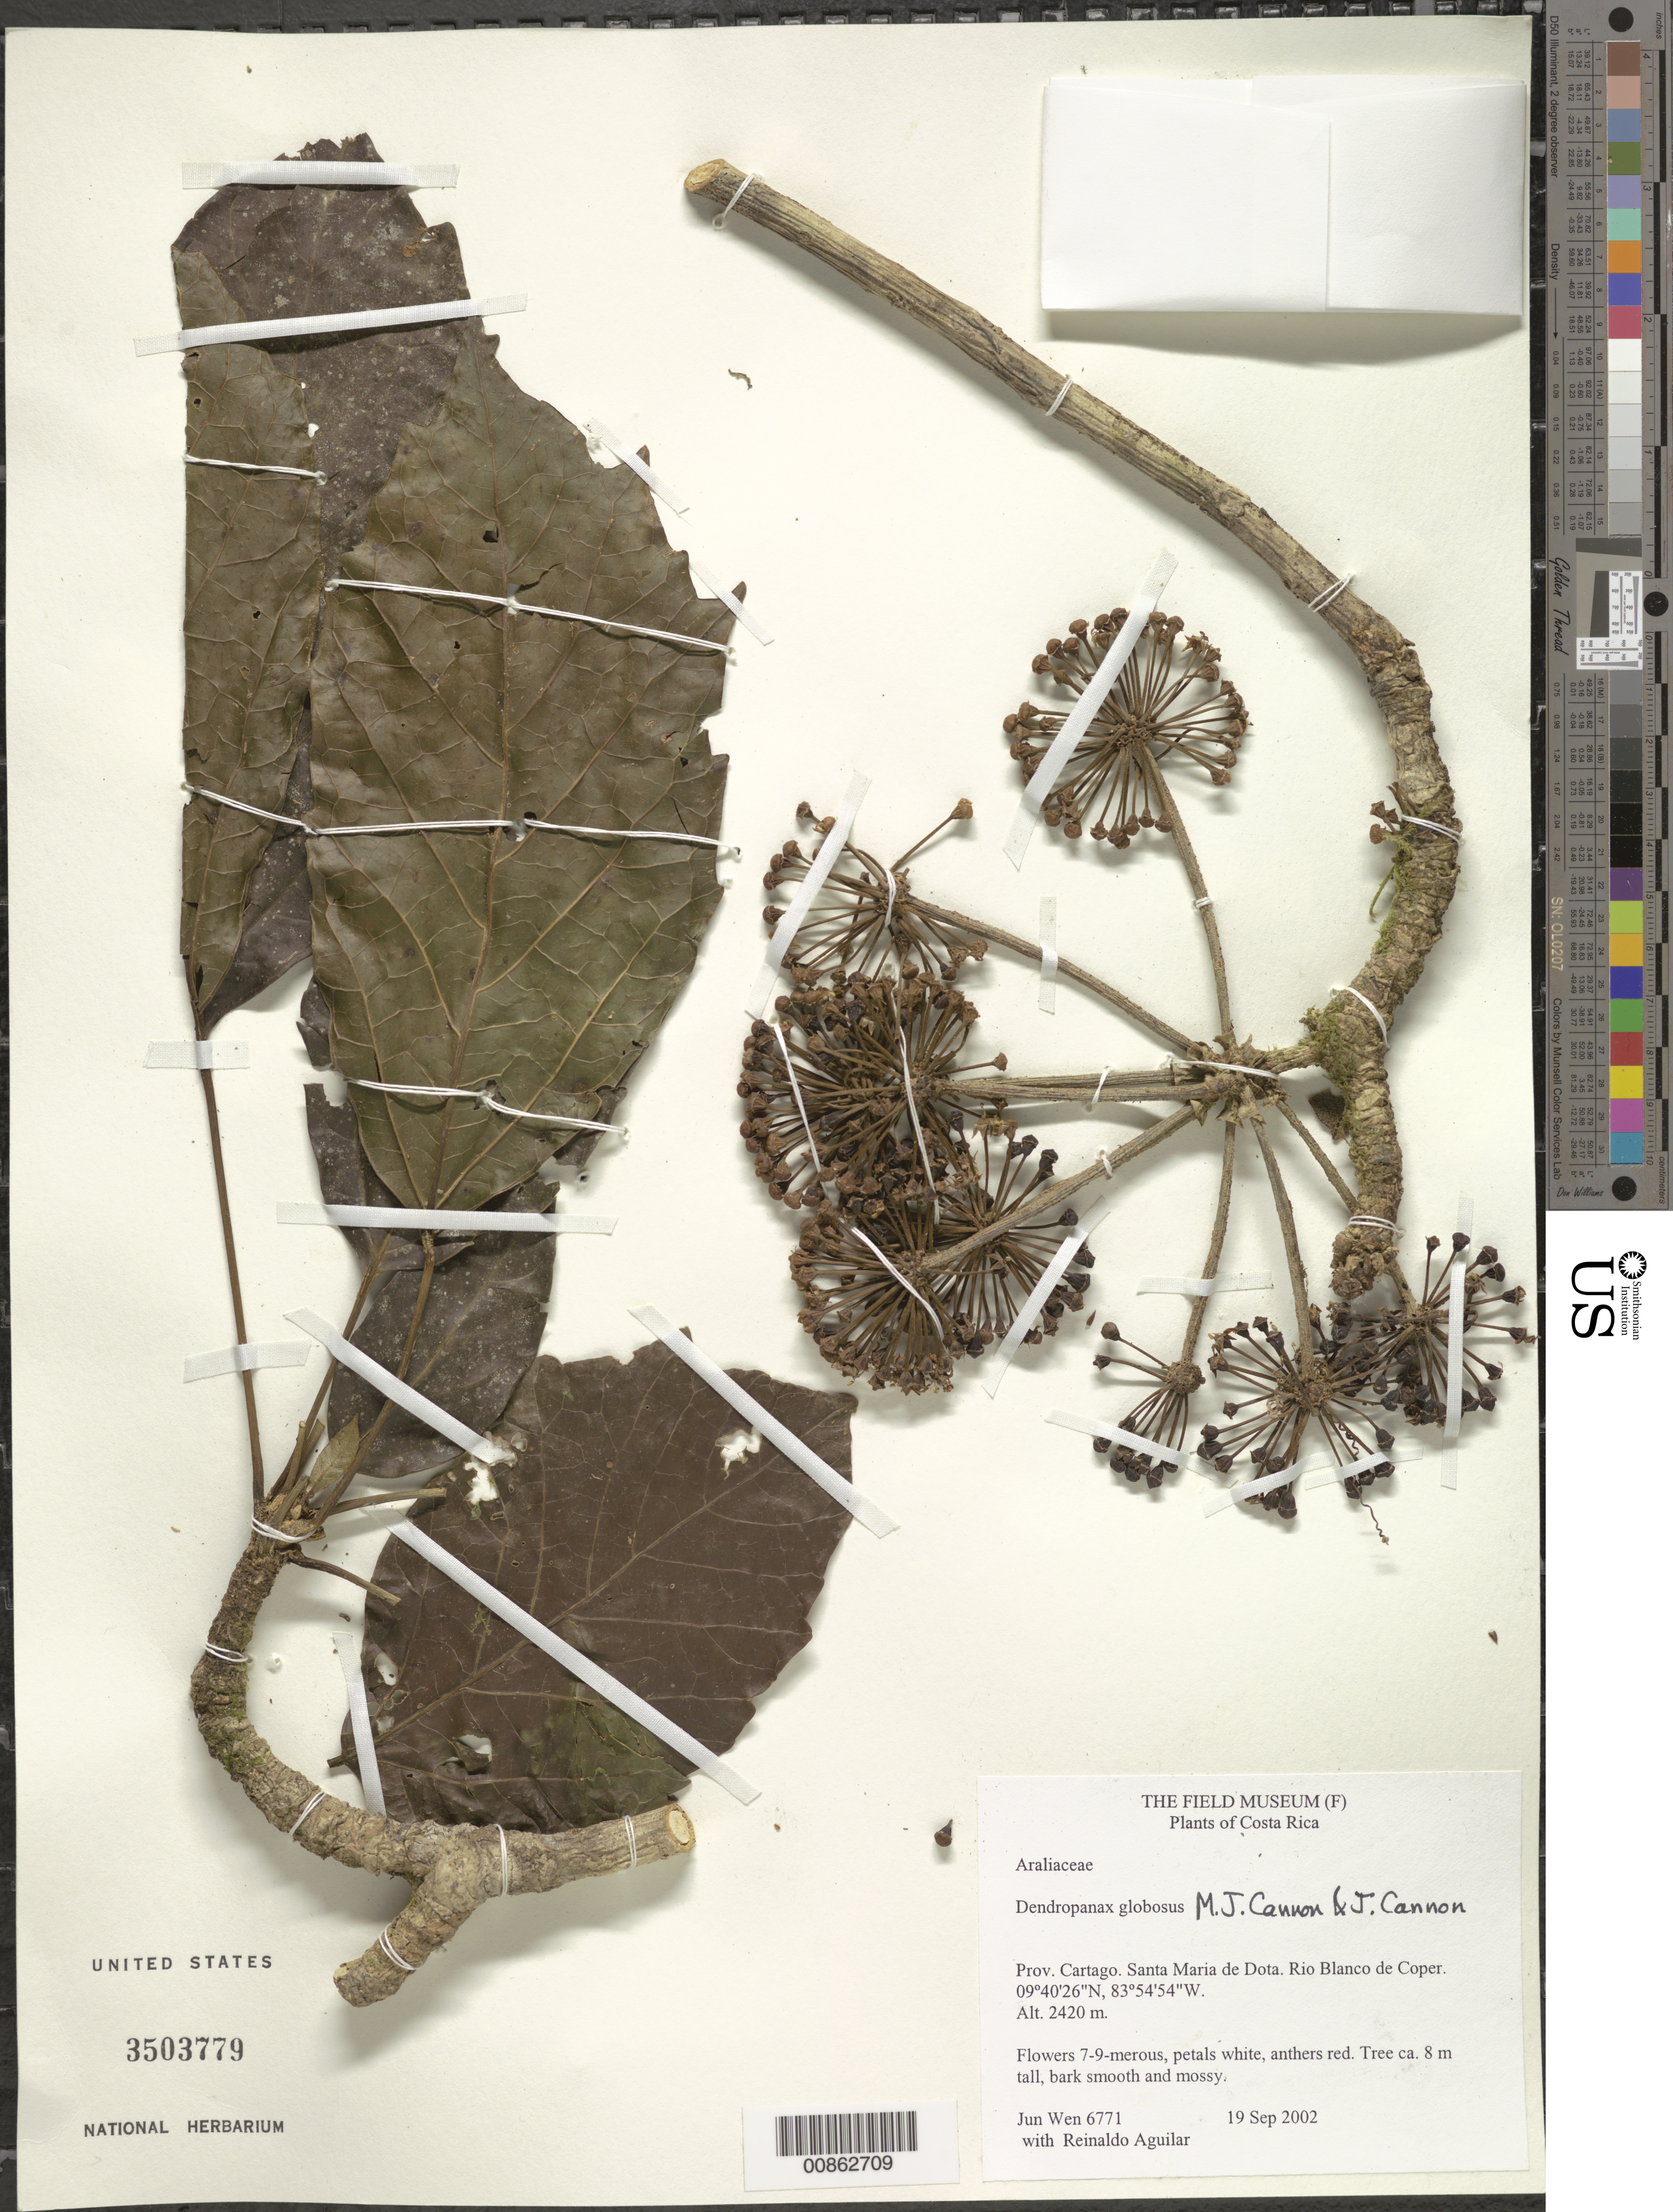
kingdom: Plantae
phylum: Tracheophyta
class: Magnoliopsida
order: Apiales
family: Araliaceae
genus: Dendropanax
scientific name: Dendropanax globosus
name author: M.J. Cannon & J. Cannon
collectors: J. Wen & R. Aguilar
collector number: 6771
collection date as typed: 19 Sep 2002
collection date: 2002-09-19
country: Costa Rica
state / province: Cartago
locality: Santa Maria de Dota. Rio Blanco de Coper.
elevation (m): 2420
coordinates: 9 40 26 N, 83 54 54 W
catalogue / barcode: US 3503779